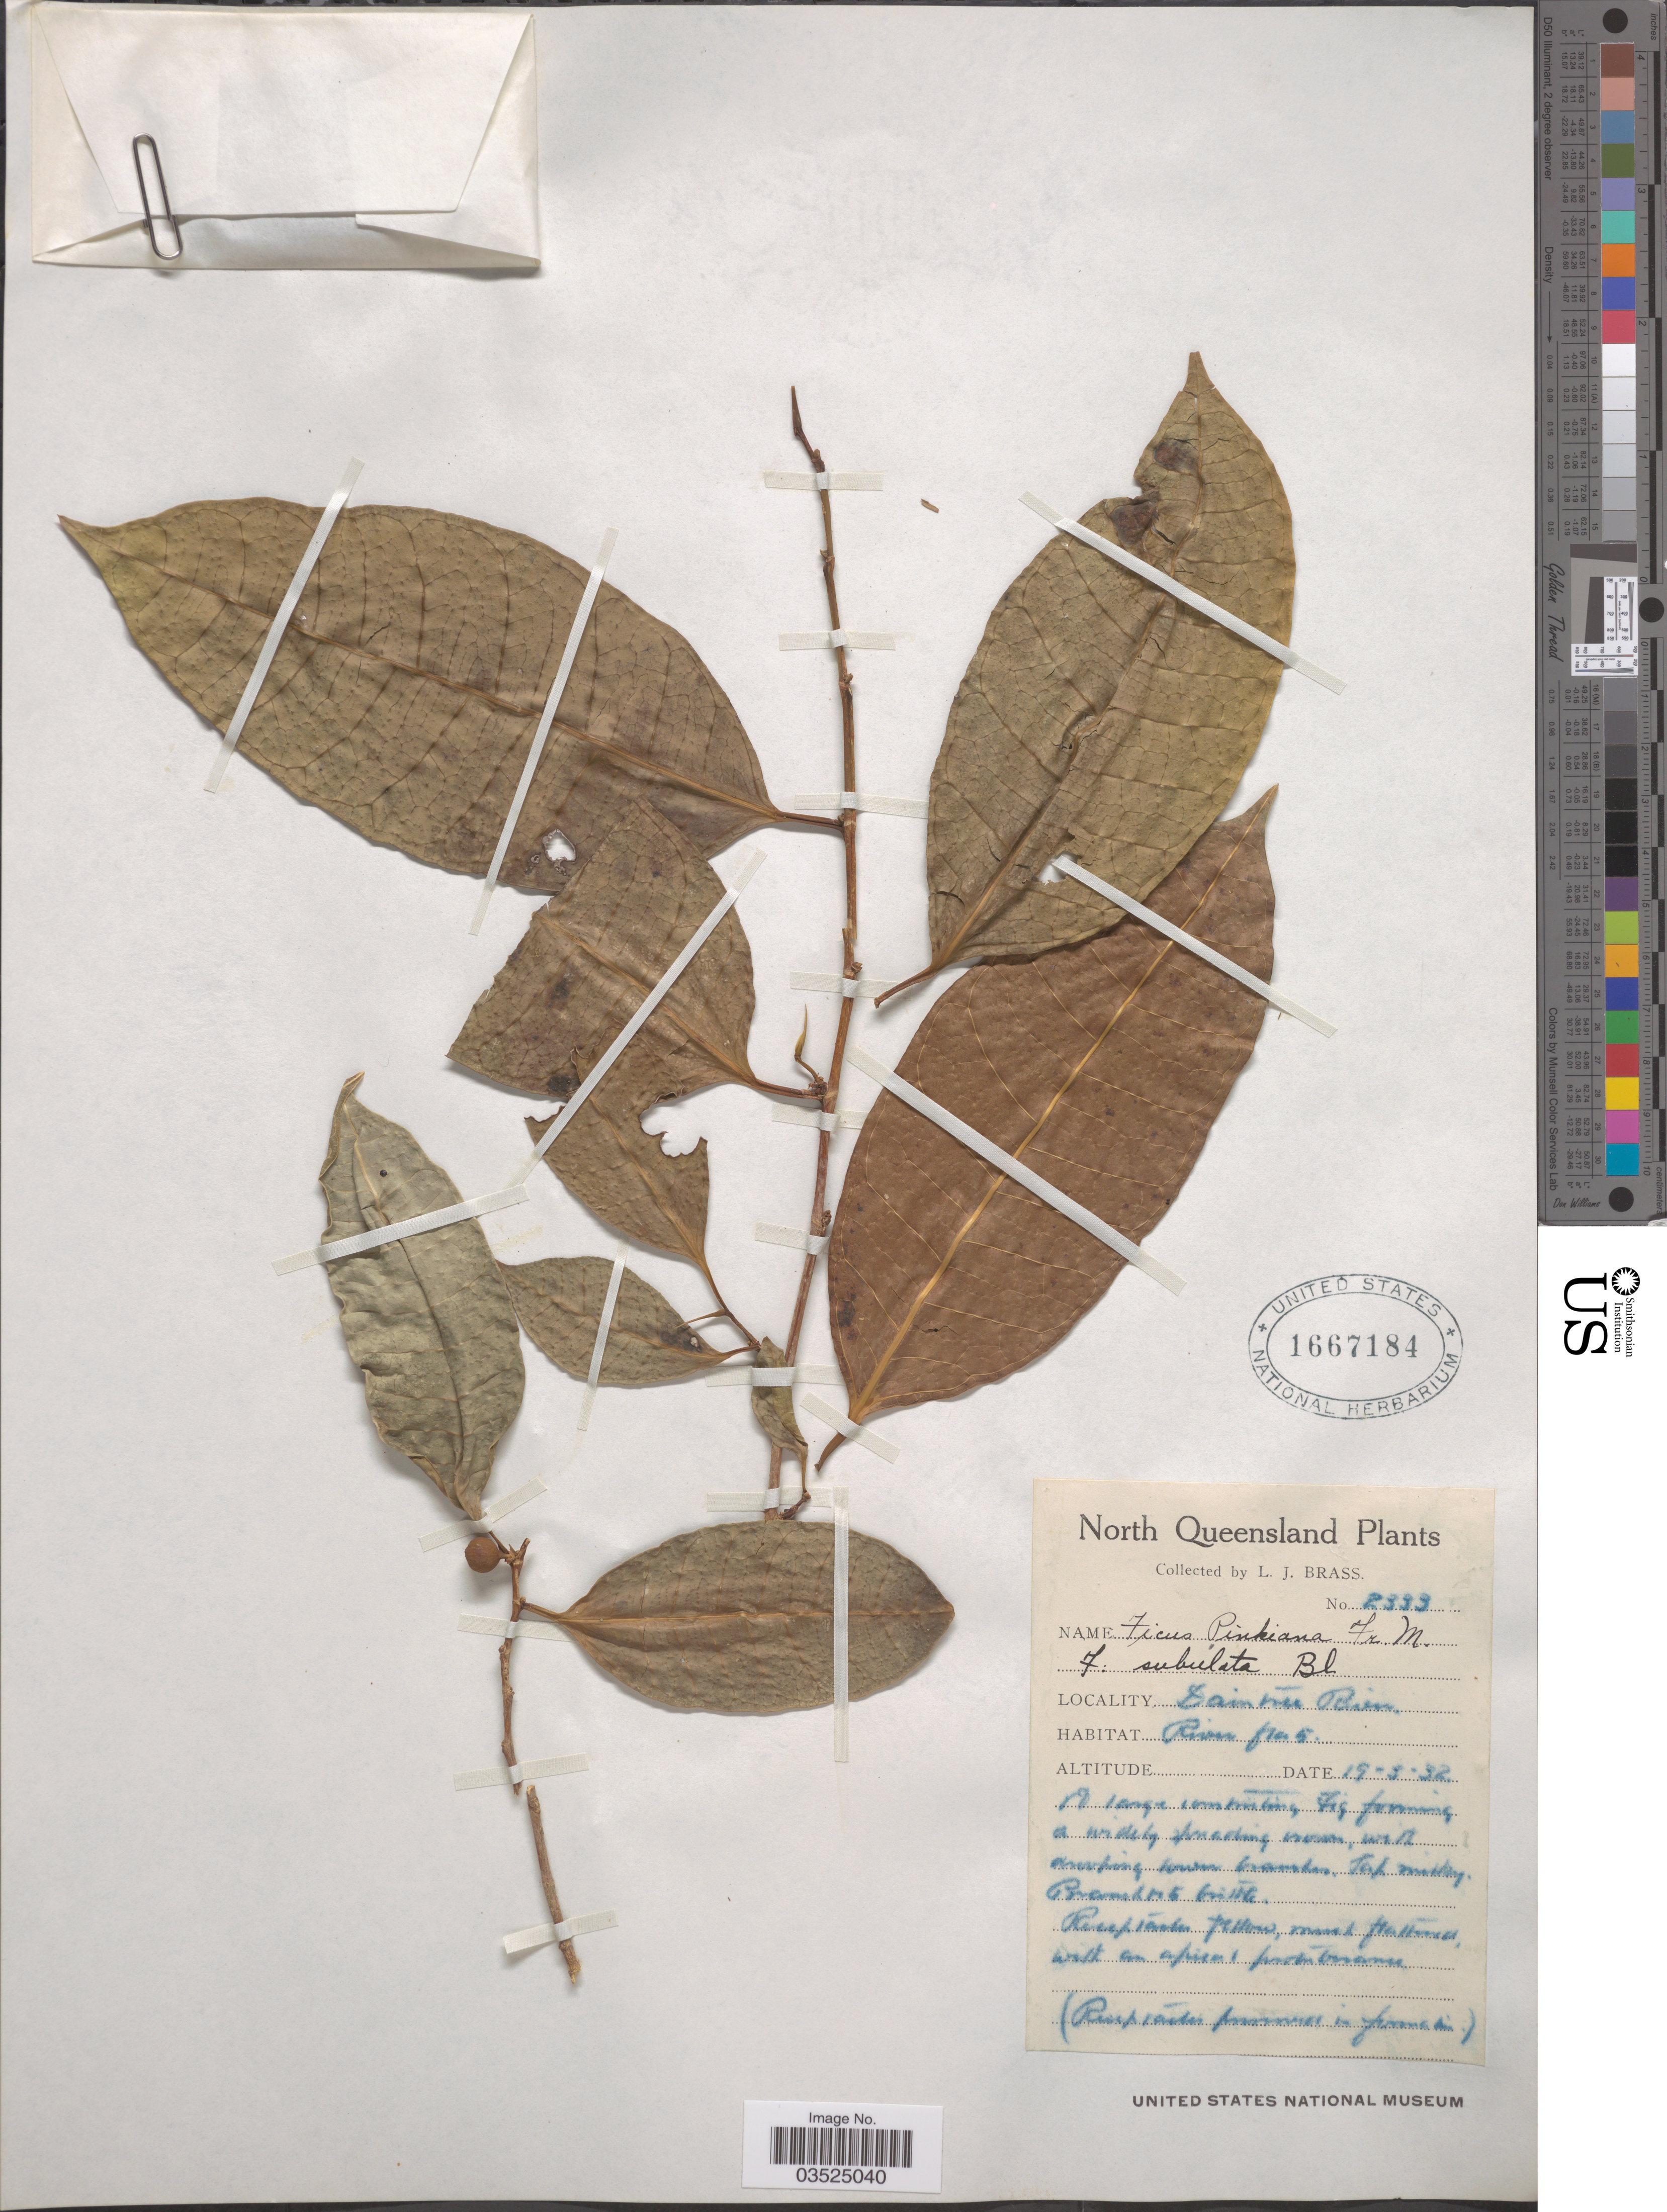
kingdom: Plantae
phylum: Tracheophyta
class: Magnoliopsida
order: Rosales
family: Moraceae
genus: Ficus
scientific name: Ficus pinkiana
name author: F. Muell.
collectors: L. J. Brass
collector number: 2333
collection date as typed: Transcribed d/m/y: 19/3/32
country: Australia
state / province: Queensland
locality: North Queensland. Daintree River.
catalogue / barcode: US 1667184